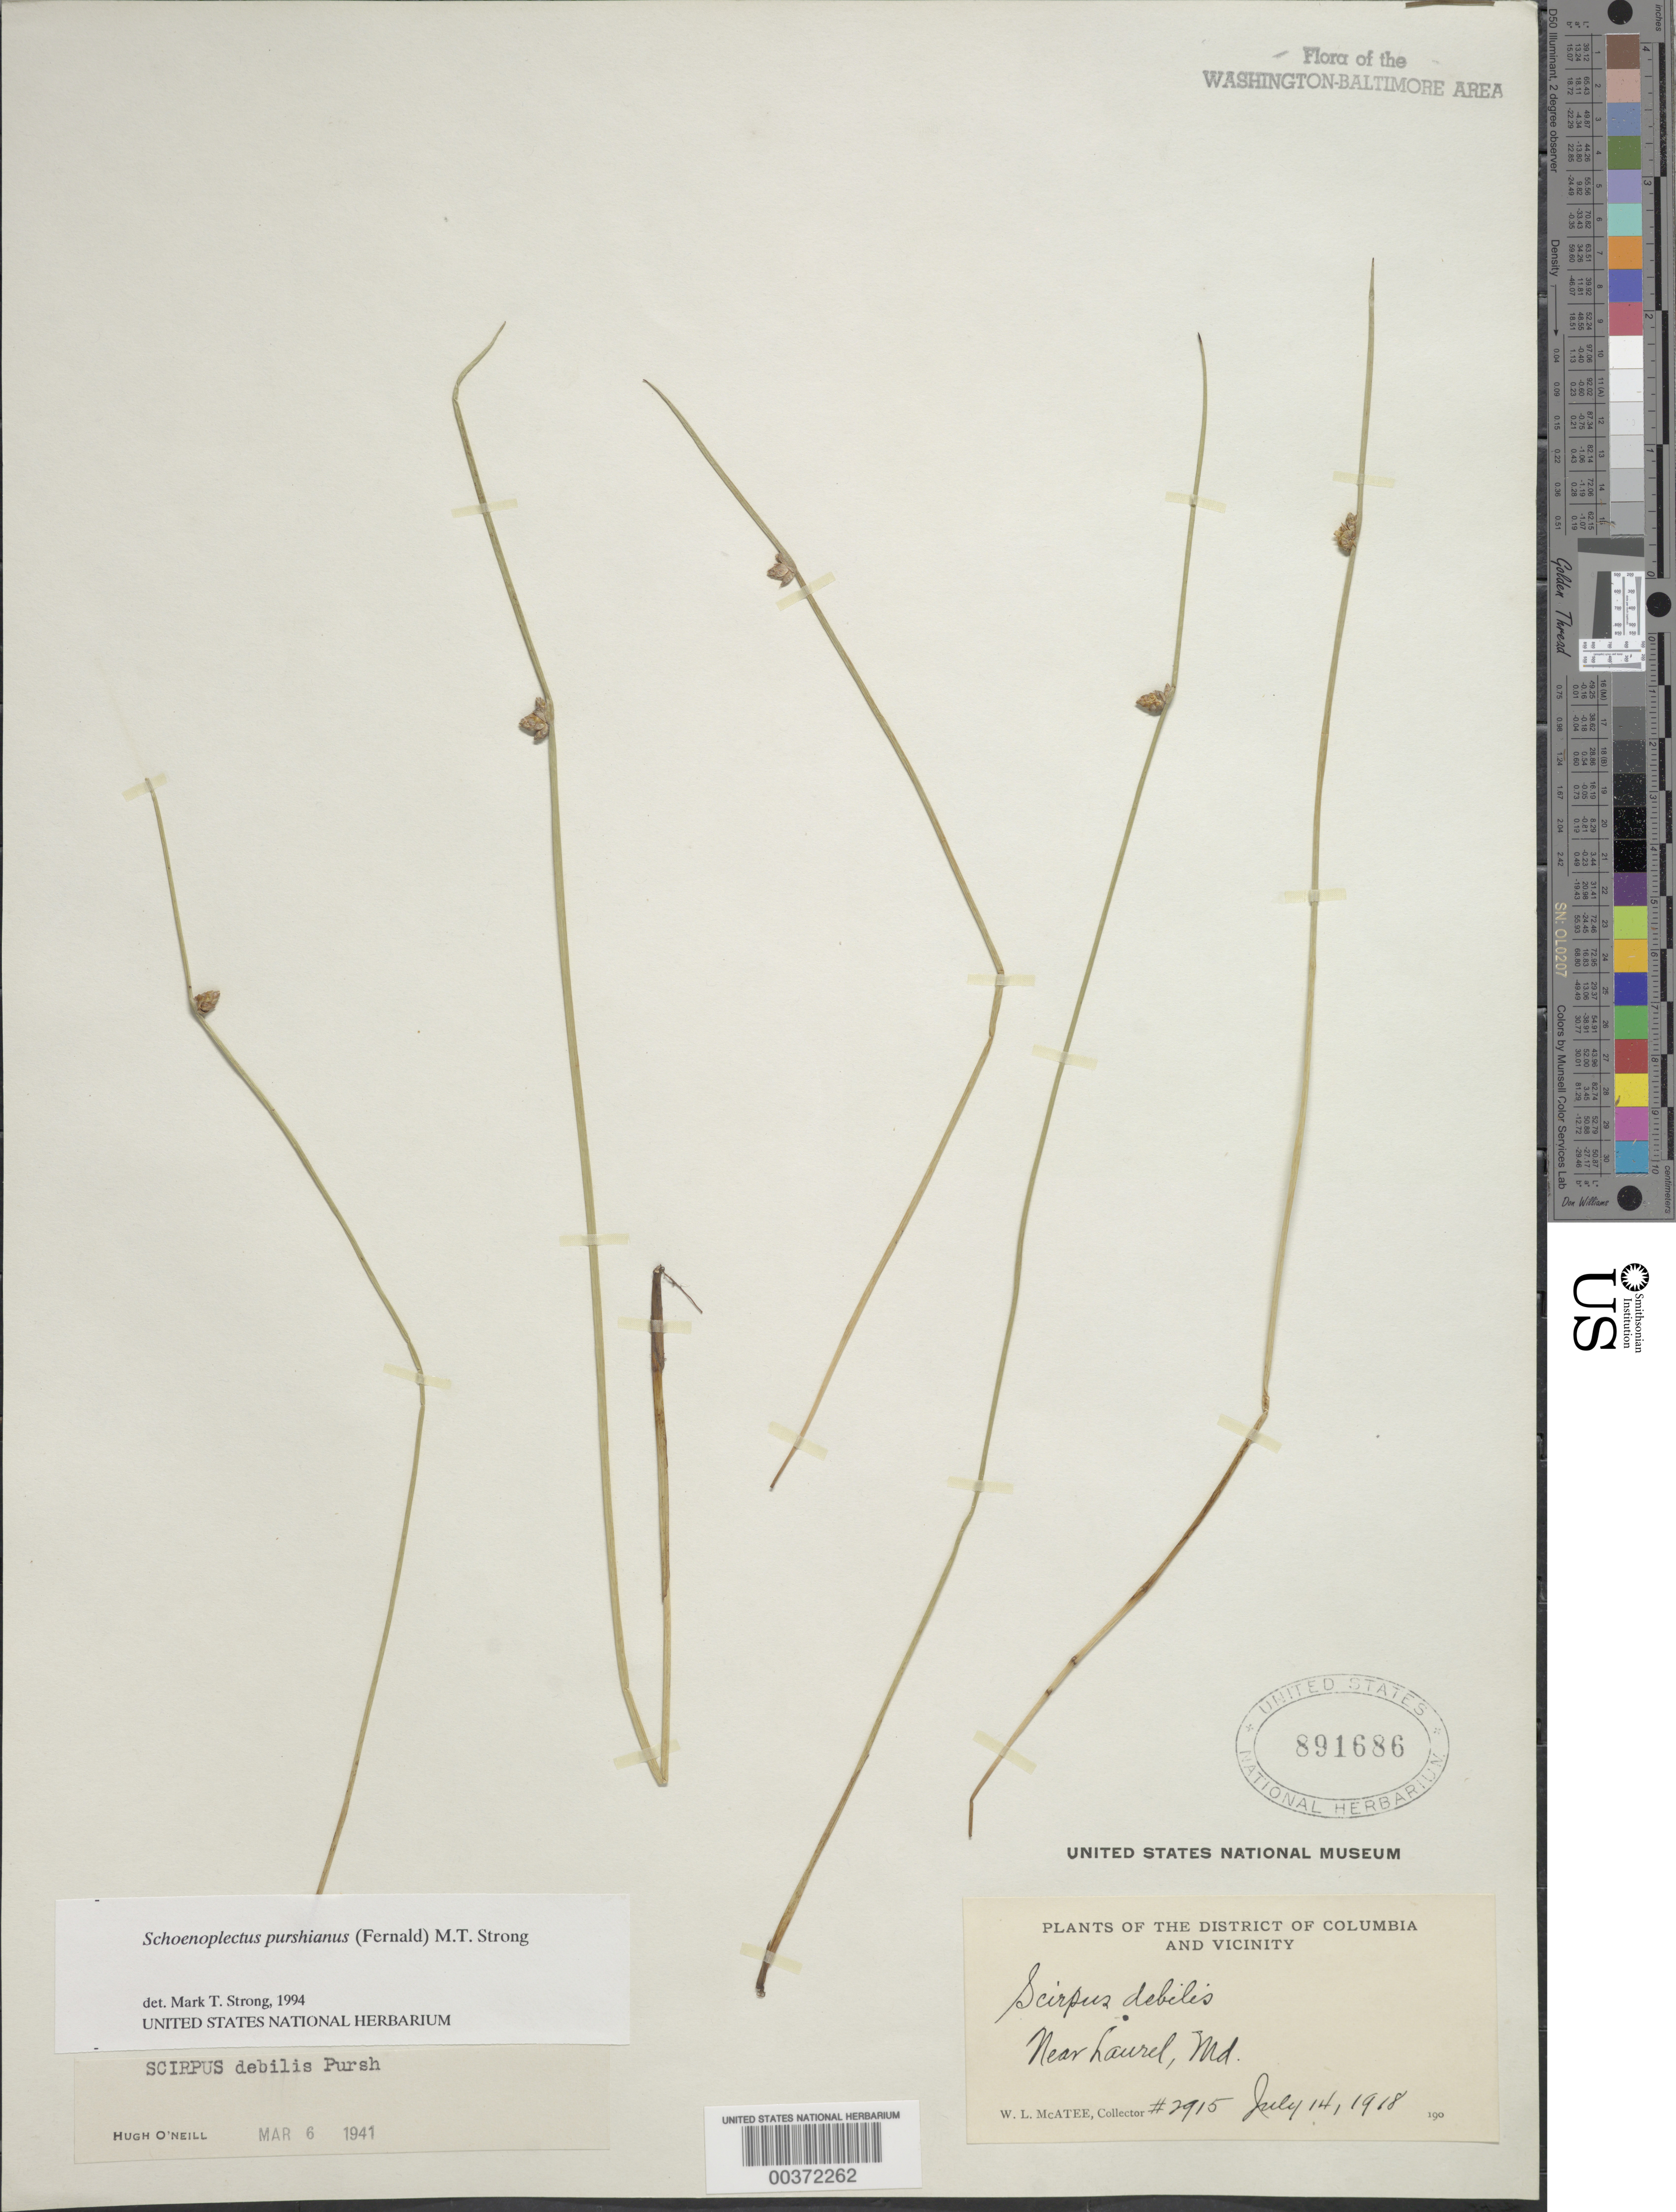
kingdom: Plantae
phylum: Tracheophyta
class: Liliopsida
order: Poales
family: Cyperaceae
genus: Schoenoplectus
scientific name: Schoenoplectus purshianus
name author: (Fernald) M.T. Strong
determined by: Strong, M. T., (US), Smithsonian Institution - National Museum of Natural History (UNITED STATES)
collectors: W. McAtee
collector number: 2915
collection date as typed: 14 Jul 1918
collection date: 1918-07-14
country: United States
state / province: Maryland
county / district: Prince George's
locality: Laurel vicinity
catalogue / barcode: US 891686